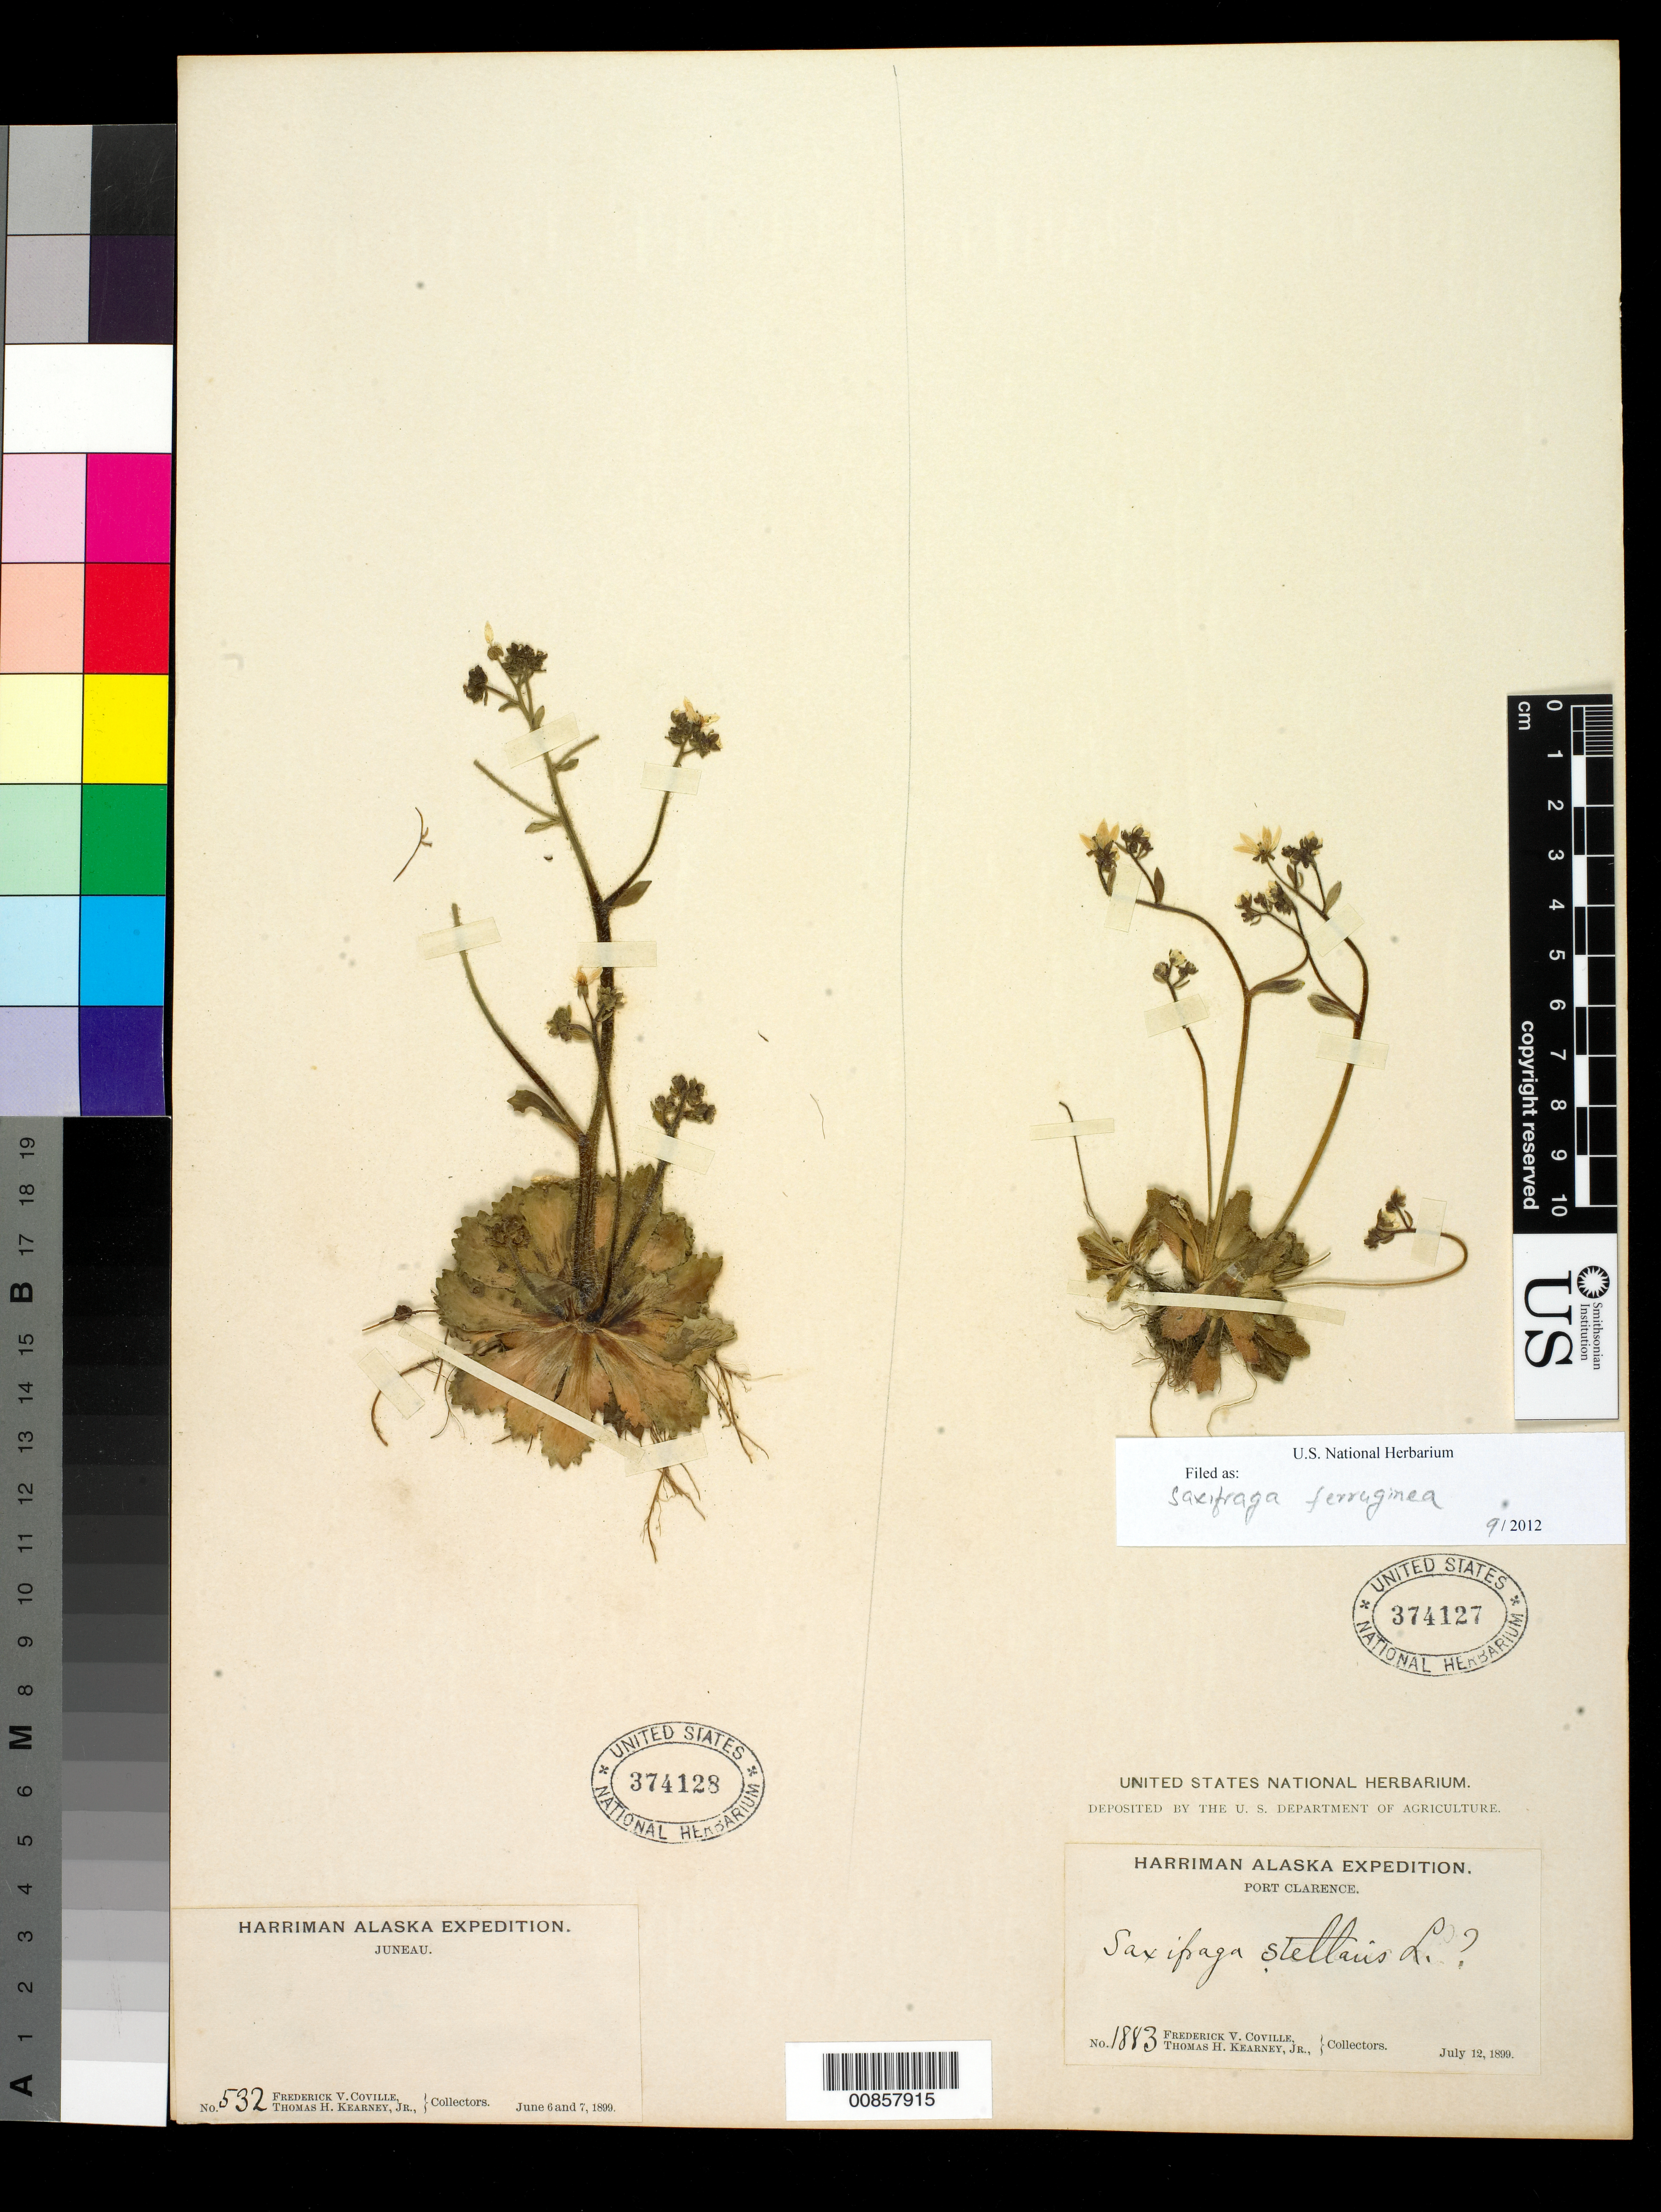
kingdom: Plantae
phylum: Tracheophyta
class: Magnoliopsida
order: Saxifragales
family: Saxifragaceae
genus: Micranthes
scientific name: Micranthes ferruginea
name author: (Graham) Brouillet & Gornall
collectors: F. V. Coville & T. H. Kearney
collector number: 1883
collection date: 1899-07-12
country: United States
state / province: Alaska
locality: Port Clarence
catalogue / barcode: US 374127